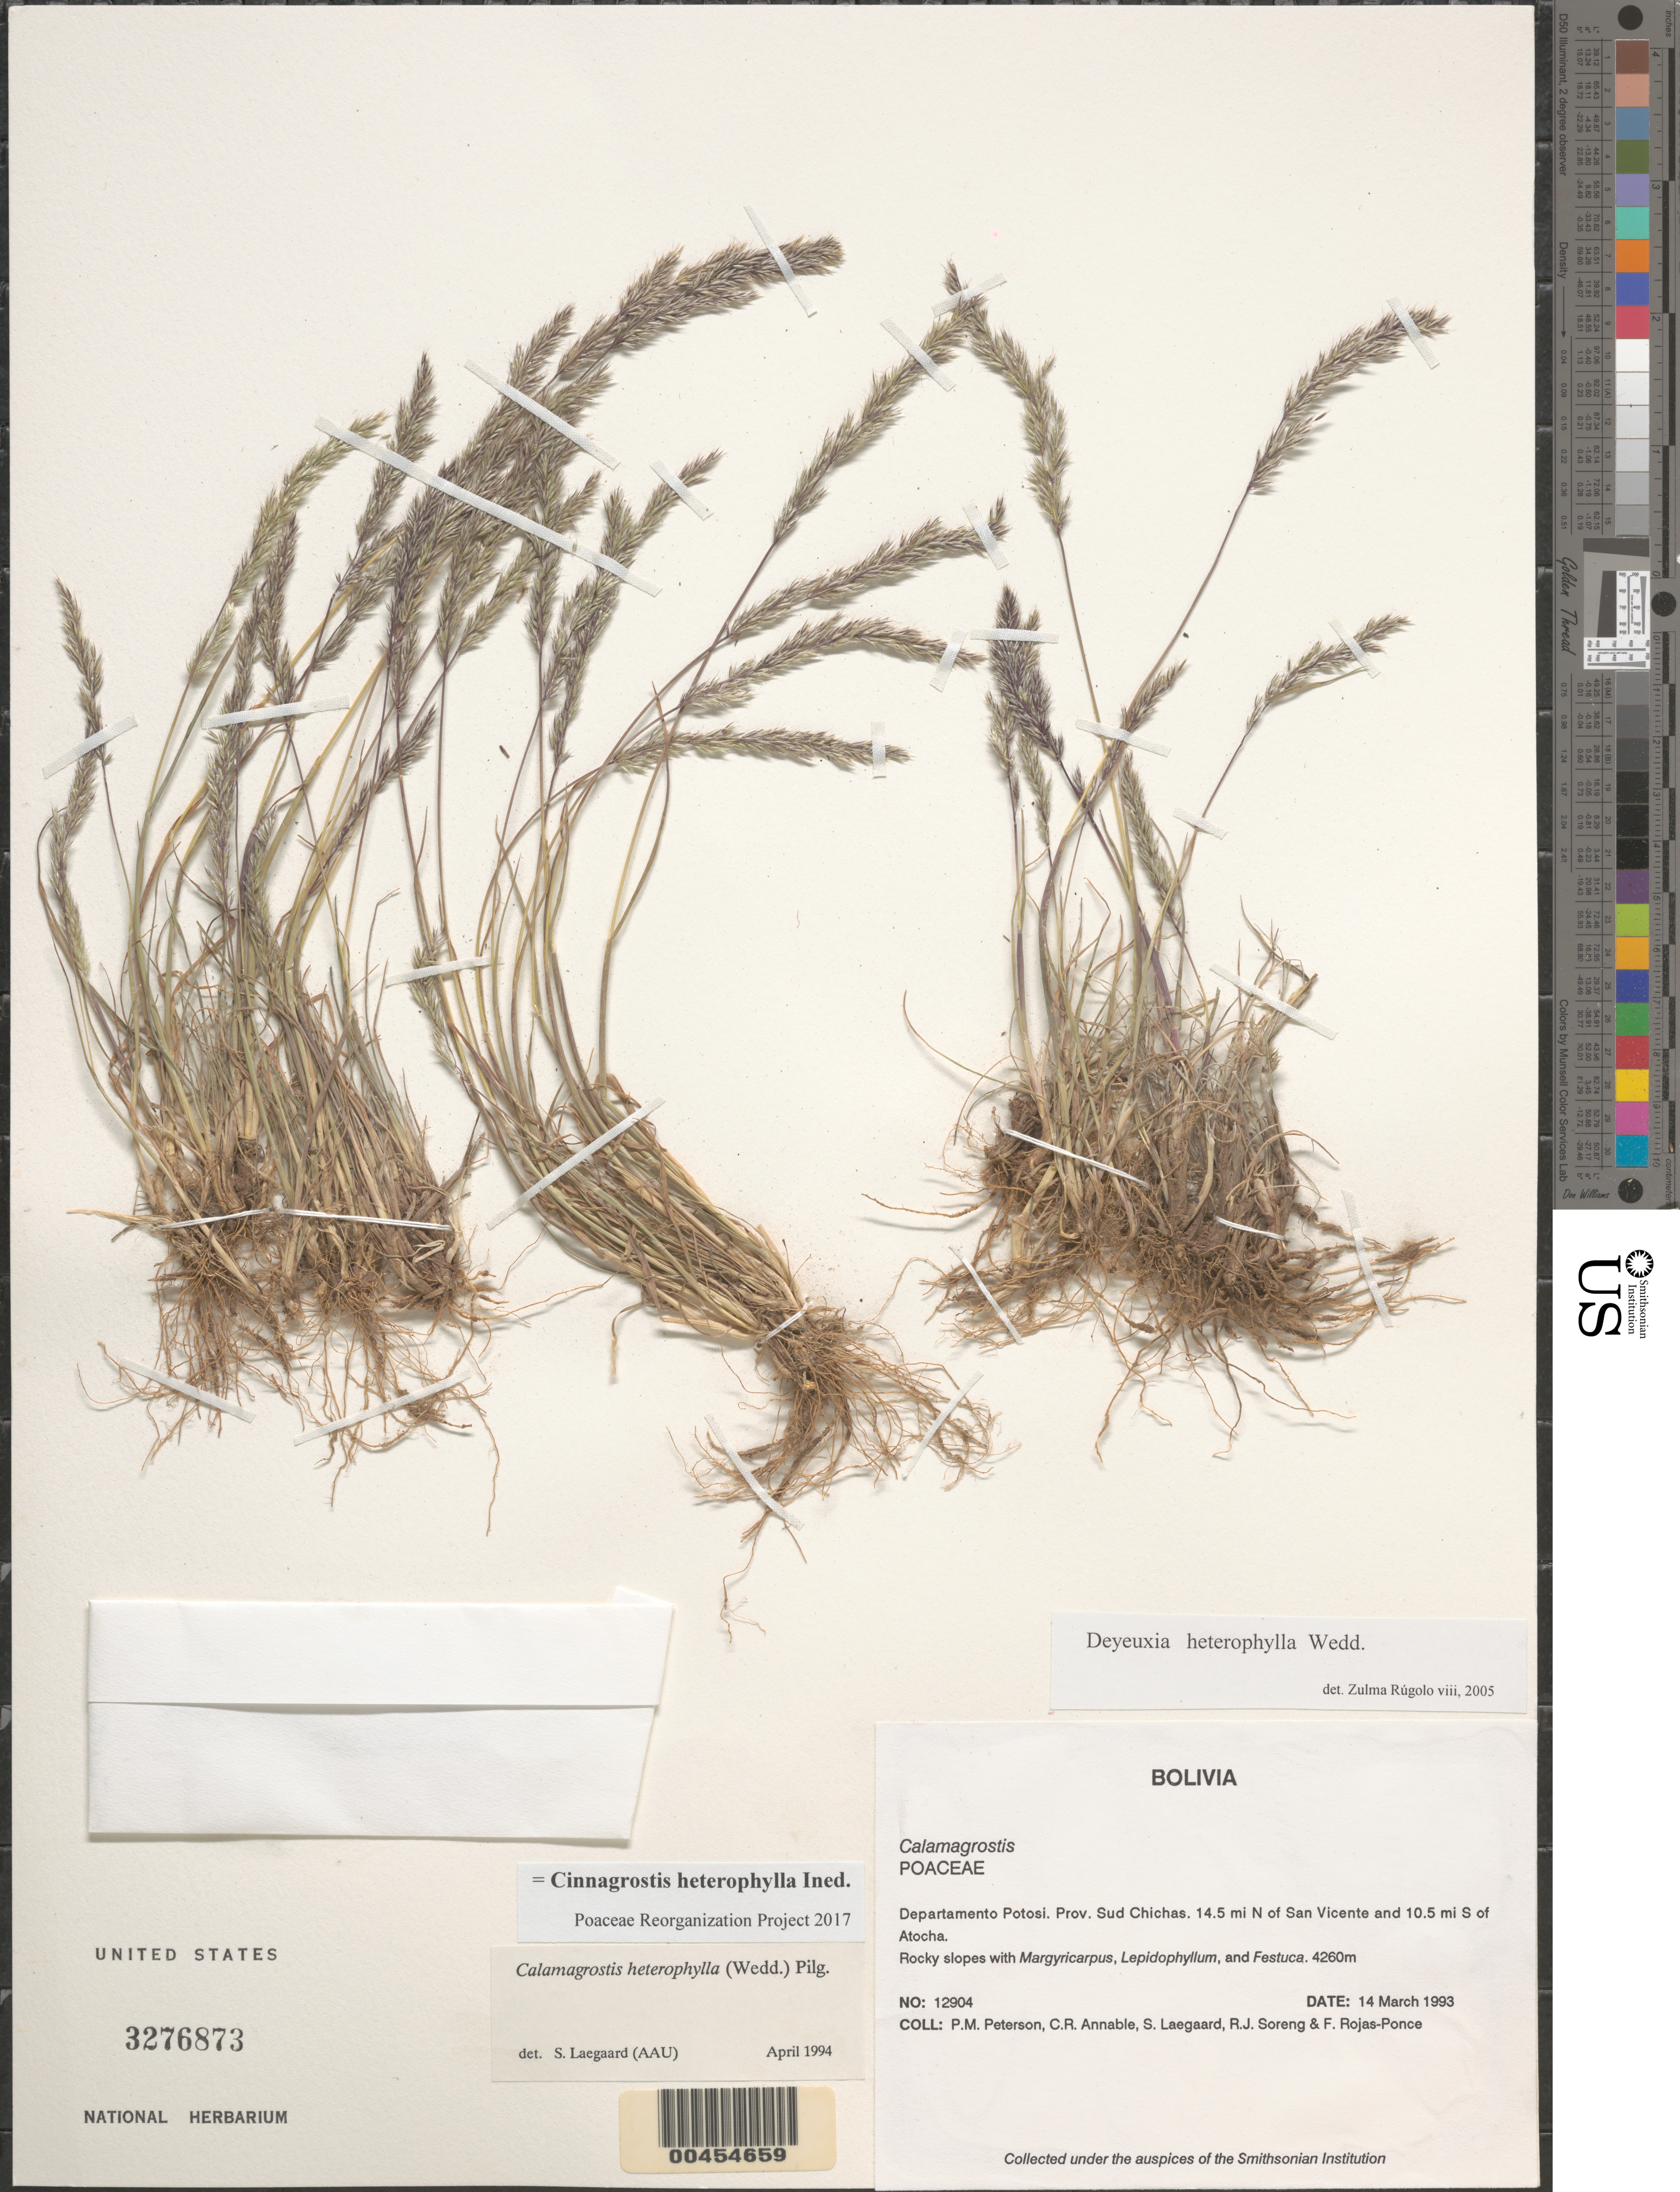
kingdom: Plantae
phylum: Tracheophyta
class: Liliopsida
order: Poales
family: Poaceae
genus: Cinnagrostis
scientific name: Cinnagrostis heterophylla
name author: (Wedd.) P.M. Peterson et al.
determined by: Poaceae Reorganization Project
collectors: P. M. Peterson et al.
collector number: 12904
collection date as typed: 14 Mar 1993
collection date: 1993-03-14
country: Bolivia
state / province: Potosí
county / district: Sud Chichas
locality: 14.5 mi N of San Vicente and 10.5 mi S of Atocha.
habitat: Rocky slopes with Margyricarpus, Lepidophyllum, and Festuca.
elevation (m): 4260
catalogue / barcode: US 3276873